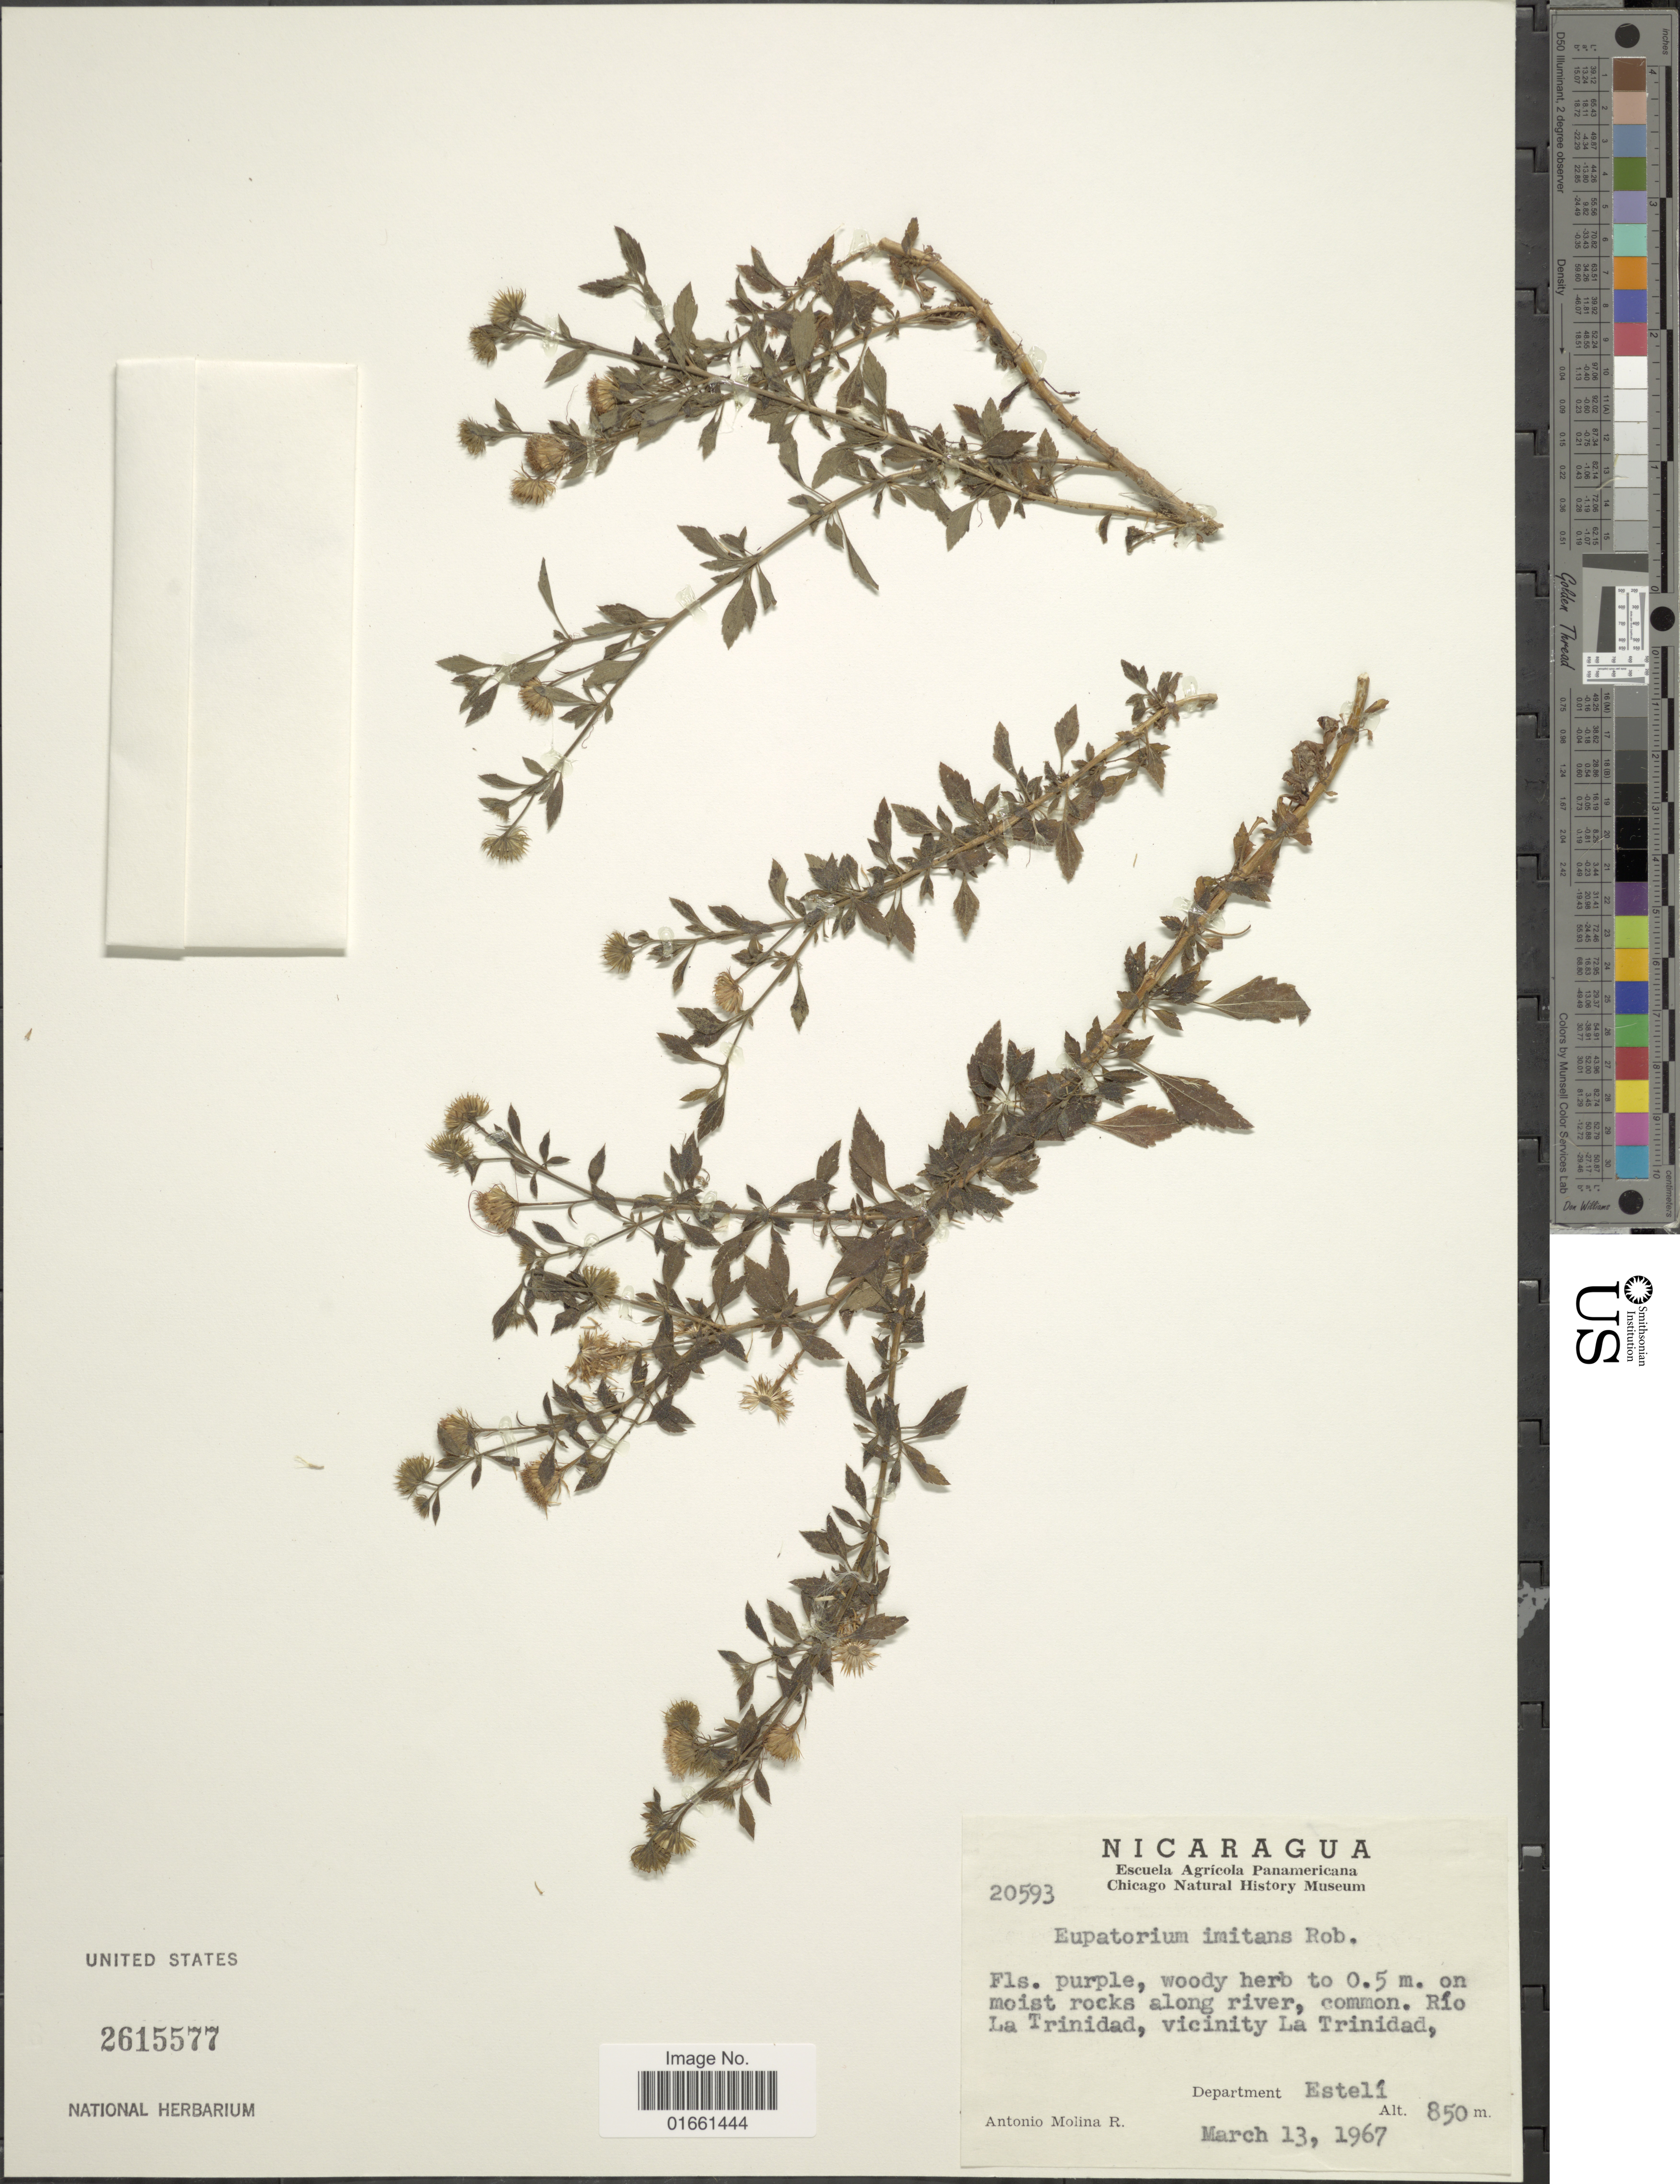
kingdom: Plantae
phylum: Tracheophyta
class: Magnoliopsida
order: Asterales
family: Asteraceae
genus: Fleischmannia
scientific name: Fleischmannia arguta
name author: (Kunth) B.L. Rob.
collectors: A. Molina R.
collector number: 20593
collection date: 1967-03-13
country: Nicaragua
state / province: Esteli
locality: Along river, common. Rio La Trinidad, viciniry La Trinidad.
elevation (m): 850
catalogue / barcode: US 2615577